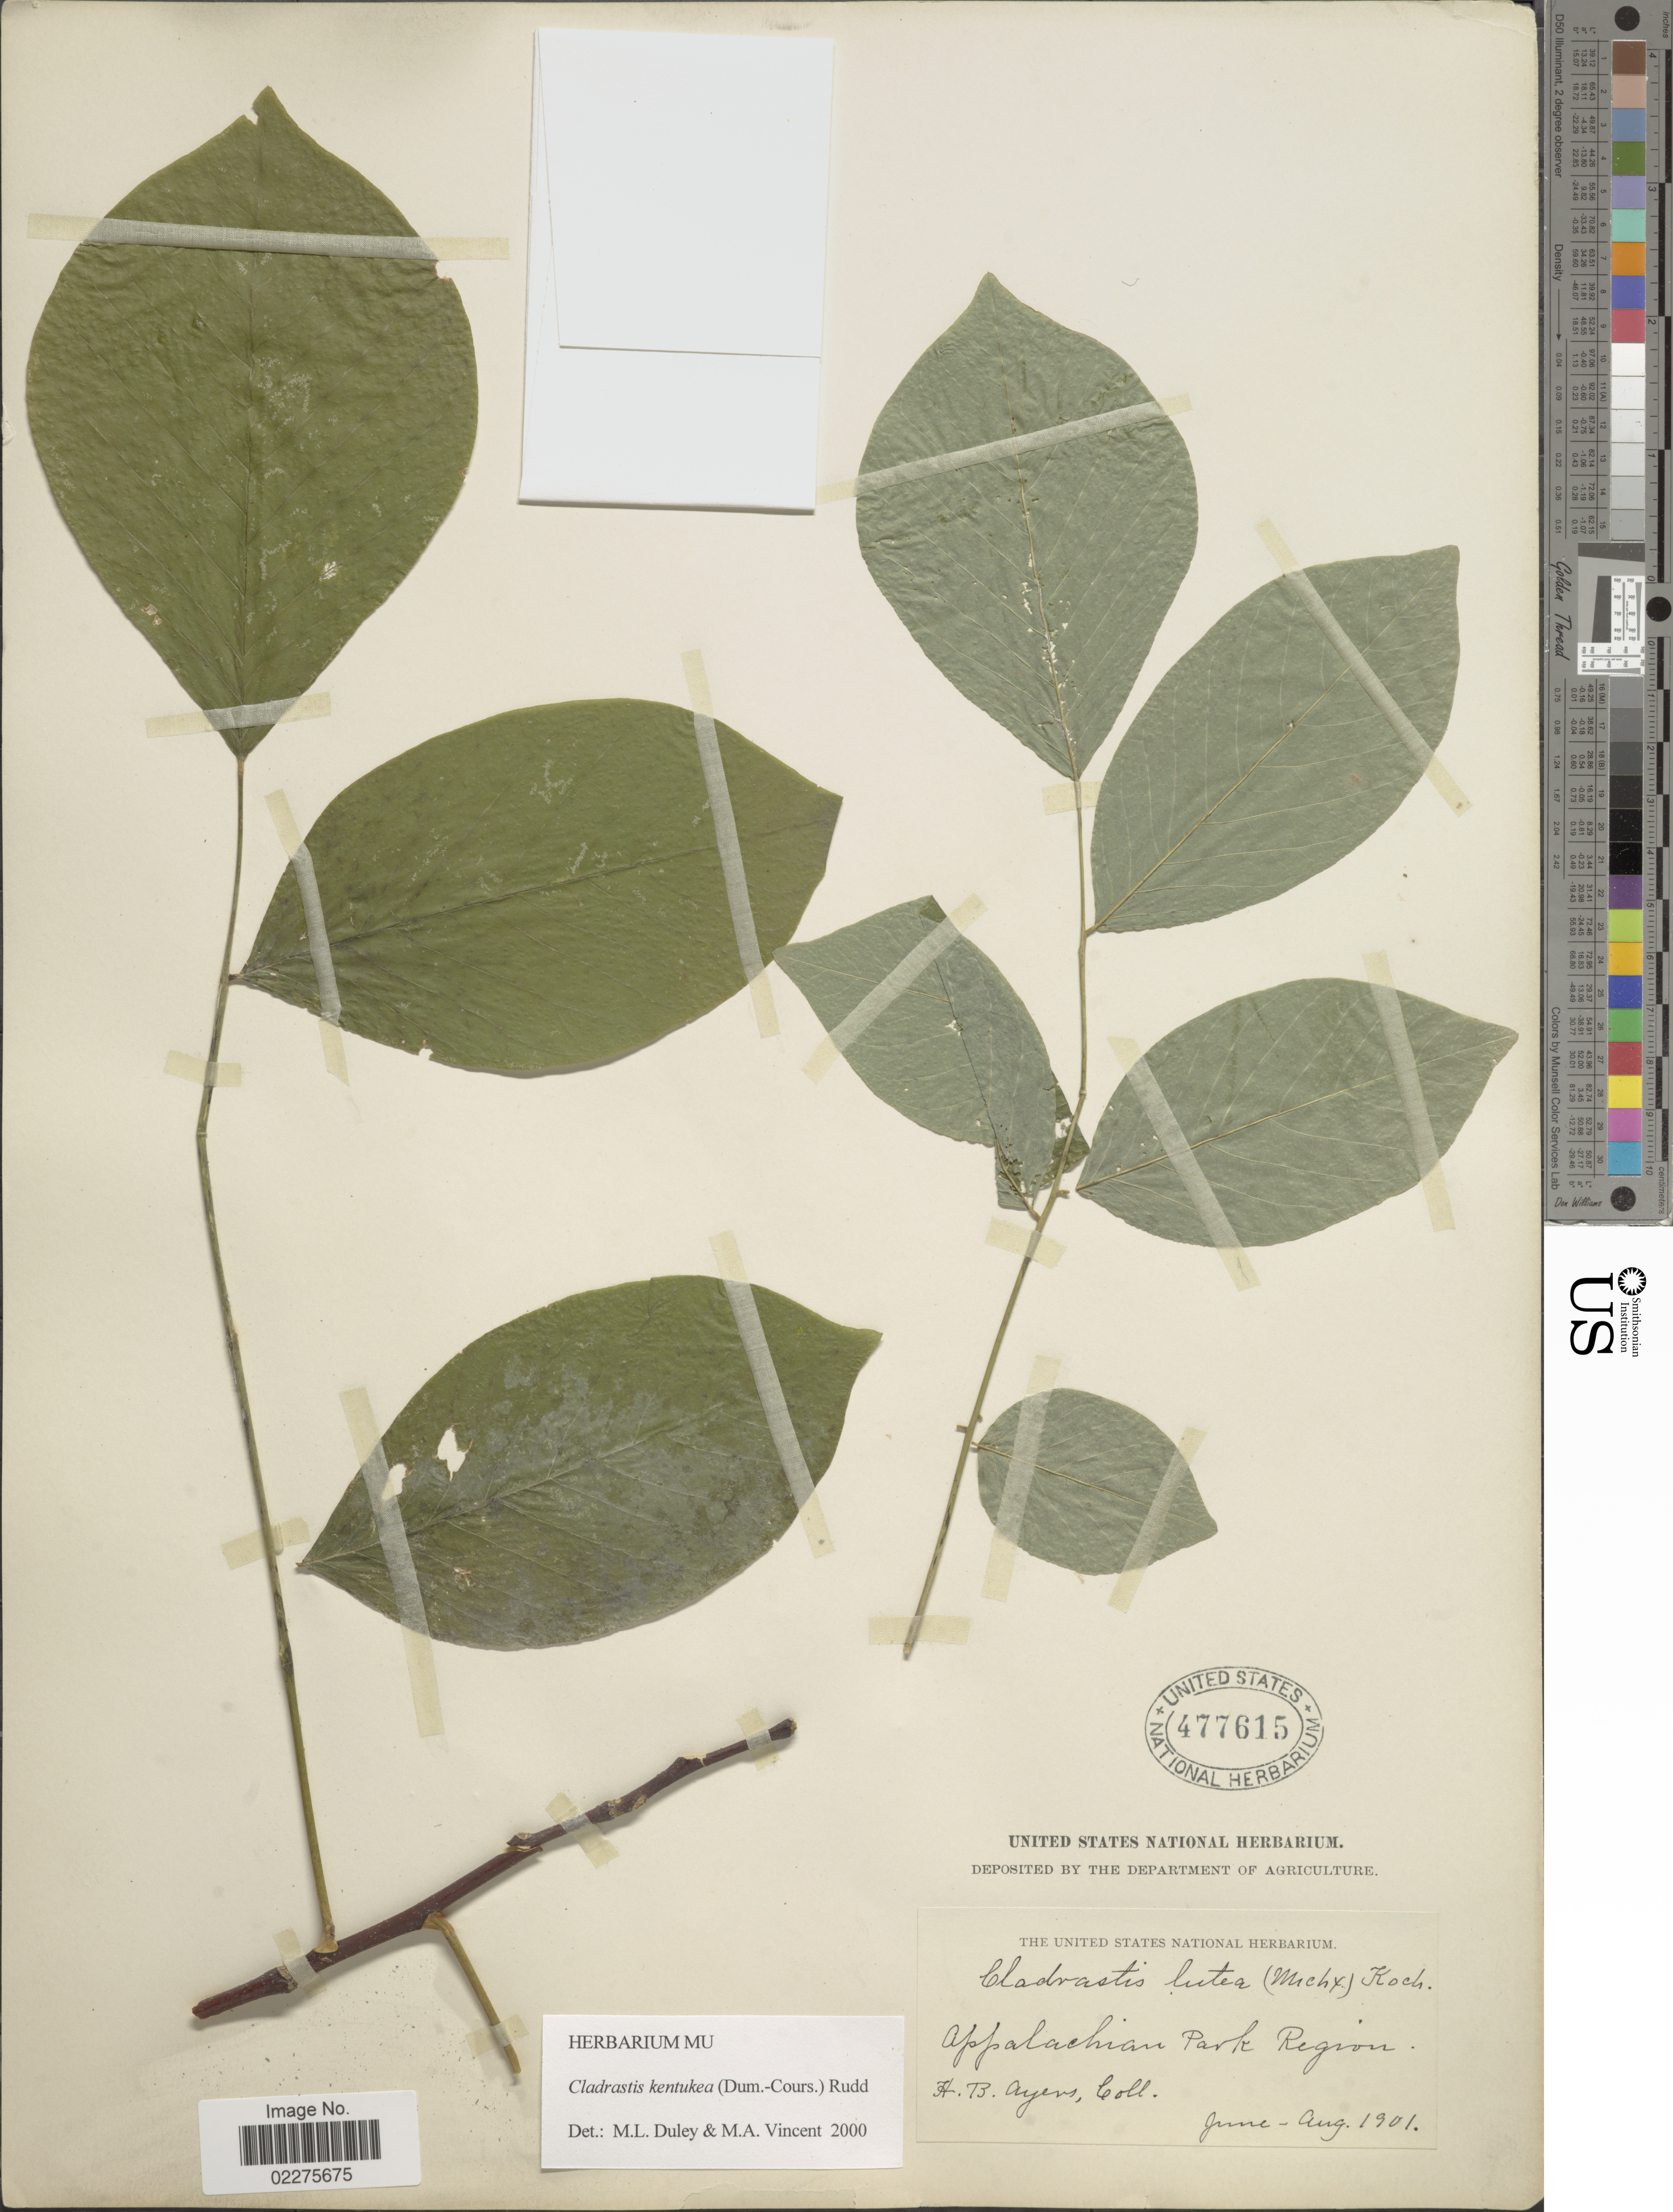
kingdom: Plantae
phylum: Tracheophyta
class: Magnoliopsida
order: Fabales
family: Fabaceae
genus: Cladrastis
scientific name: Cladrastis kentukea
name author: (Dum. Cours.) Rudd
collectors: H. Ayers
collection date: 1901-06/1901-08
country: United States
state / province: Virginia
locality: Appalachian Park Region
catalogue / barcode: US 477615